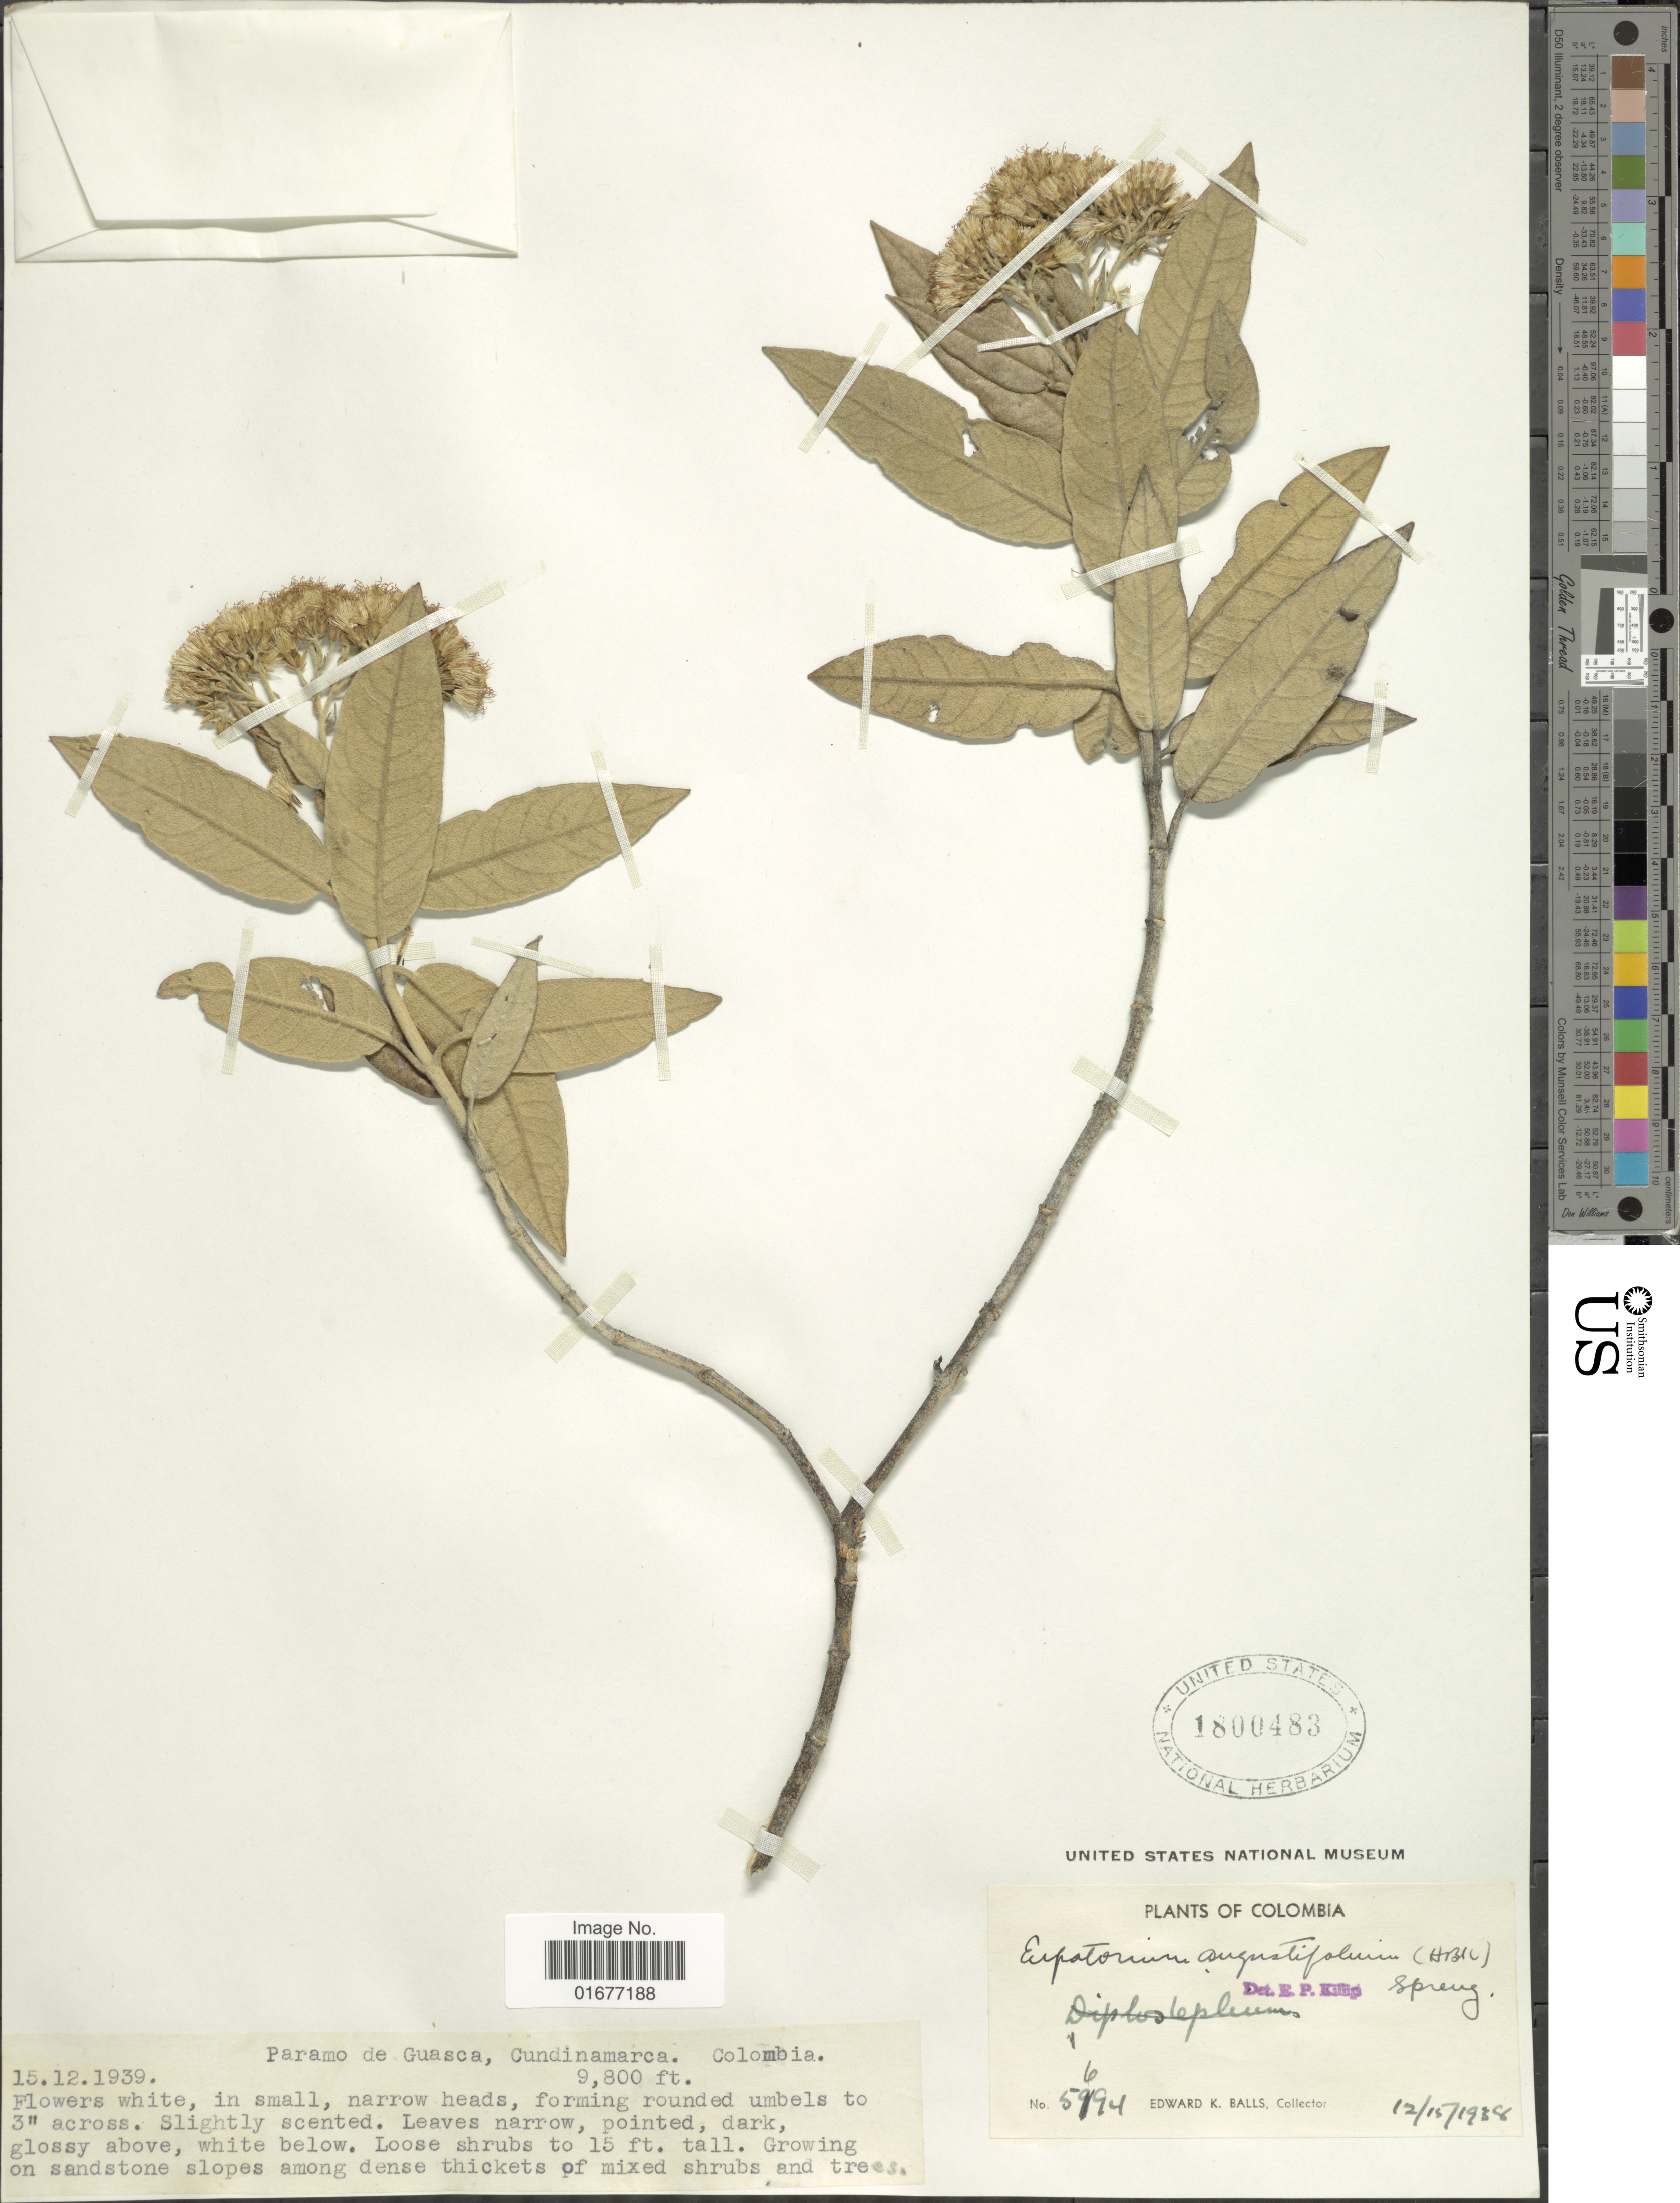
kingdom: Plantae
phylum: Tracheophyta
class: Magnoliopsida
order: Asterales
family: Asteraceae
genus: Ageratina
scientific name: Ageratina angustifolia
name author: (Kunth) R.M. King & H. Rob.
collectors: E. K. Balls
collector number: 5694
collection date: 1939-12-15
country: Colombia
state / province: Cundinamarca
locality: Paramo de Guasca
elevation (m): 2987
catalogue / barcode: US 1800483